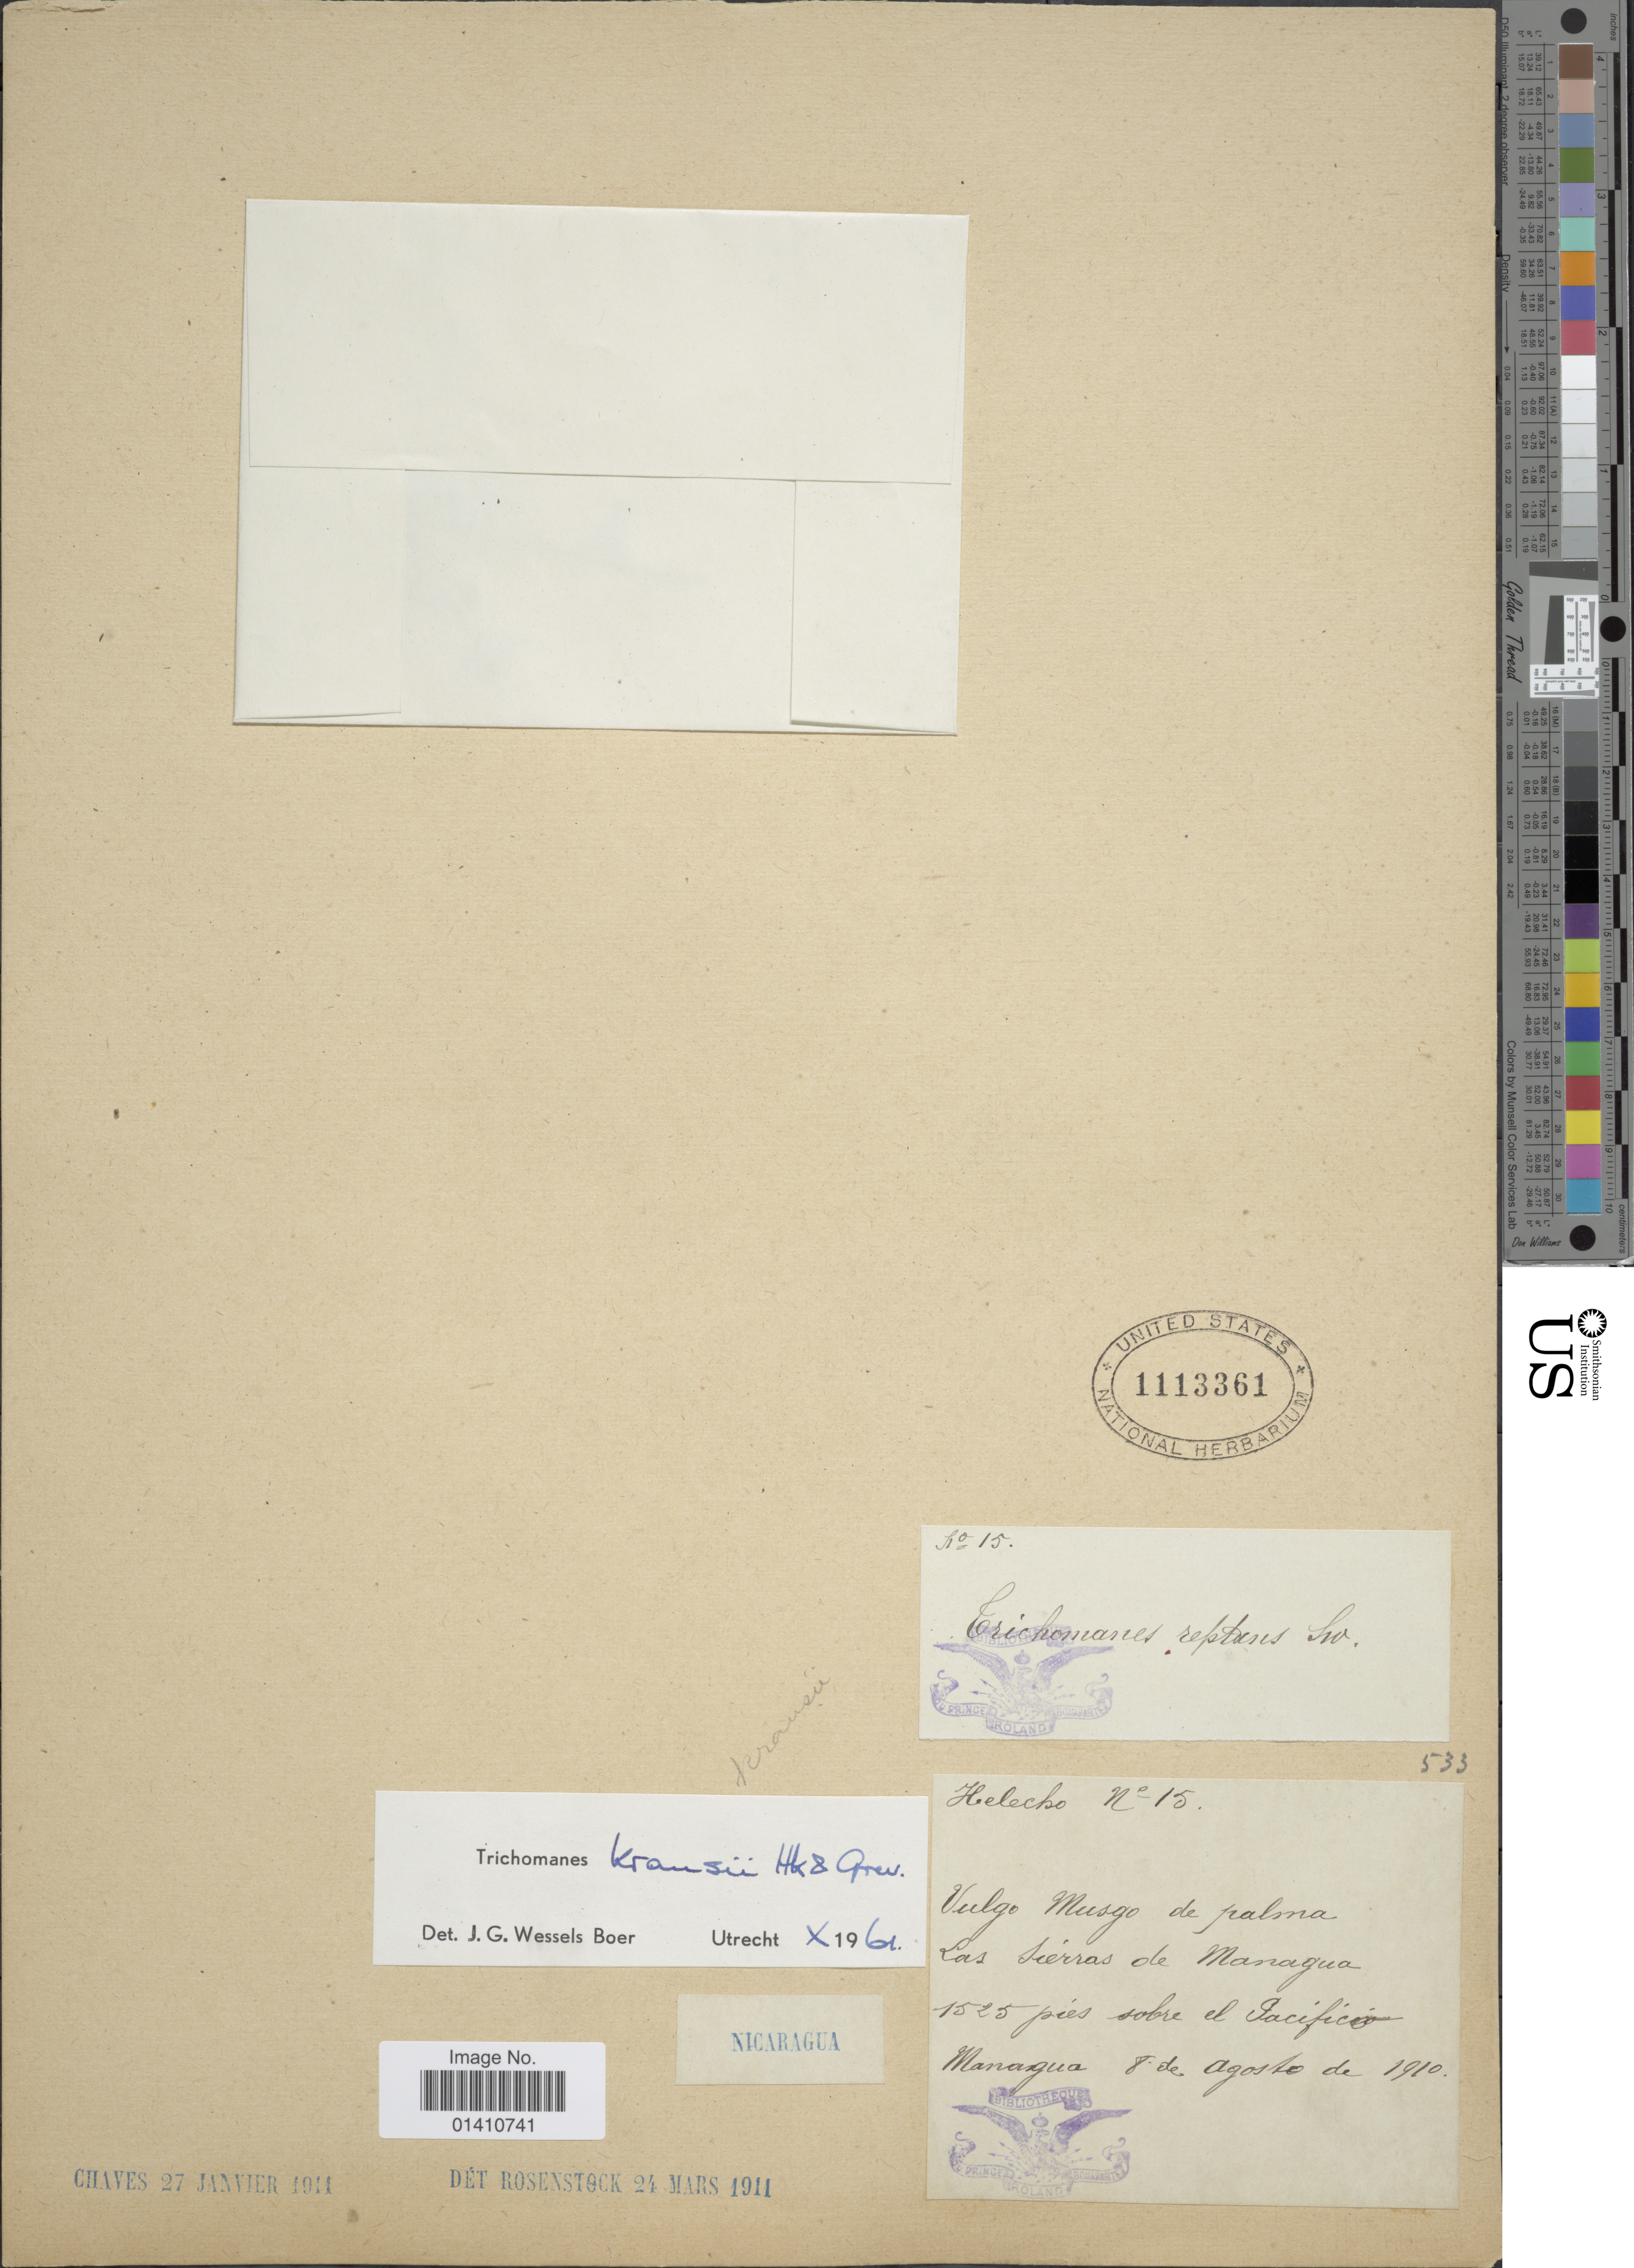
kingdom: Plantae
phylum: Tracheophyta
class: Polypodiopsida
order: Hymenophyllales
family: Hymenophyllaceae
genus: Didymoglossum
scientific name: Didymoglossum kraussii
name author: (Hook. & Grev.) C. Presl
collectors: Helecho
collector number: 15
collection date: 1910-08-08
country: Nicaragua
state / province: Managua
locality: Las sierras de Managua, sobre el Pacifico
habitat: Vulgo Musgo de palma.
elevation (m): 465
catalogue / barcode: US 1113361